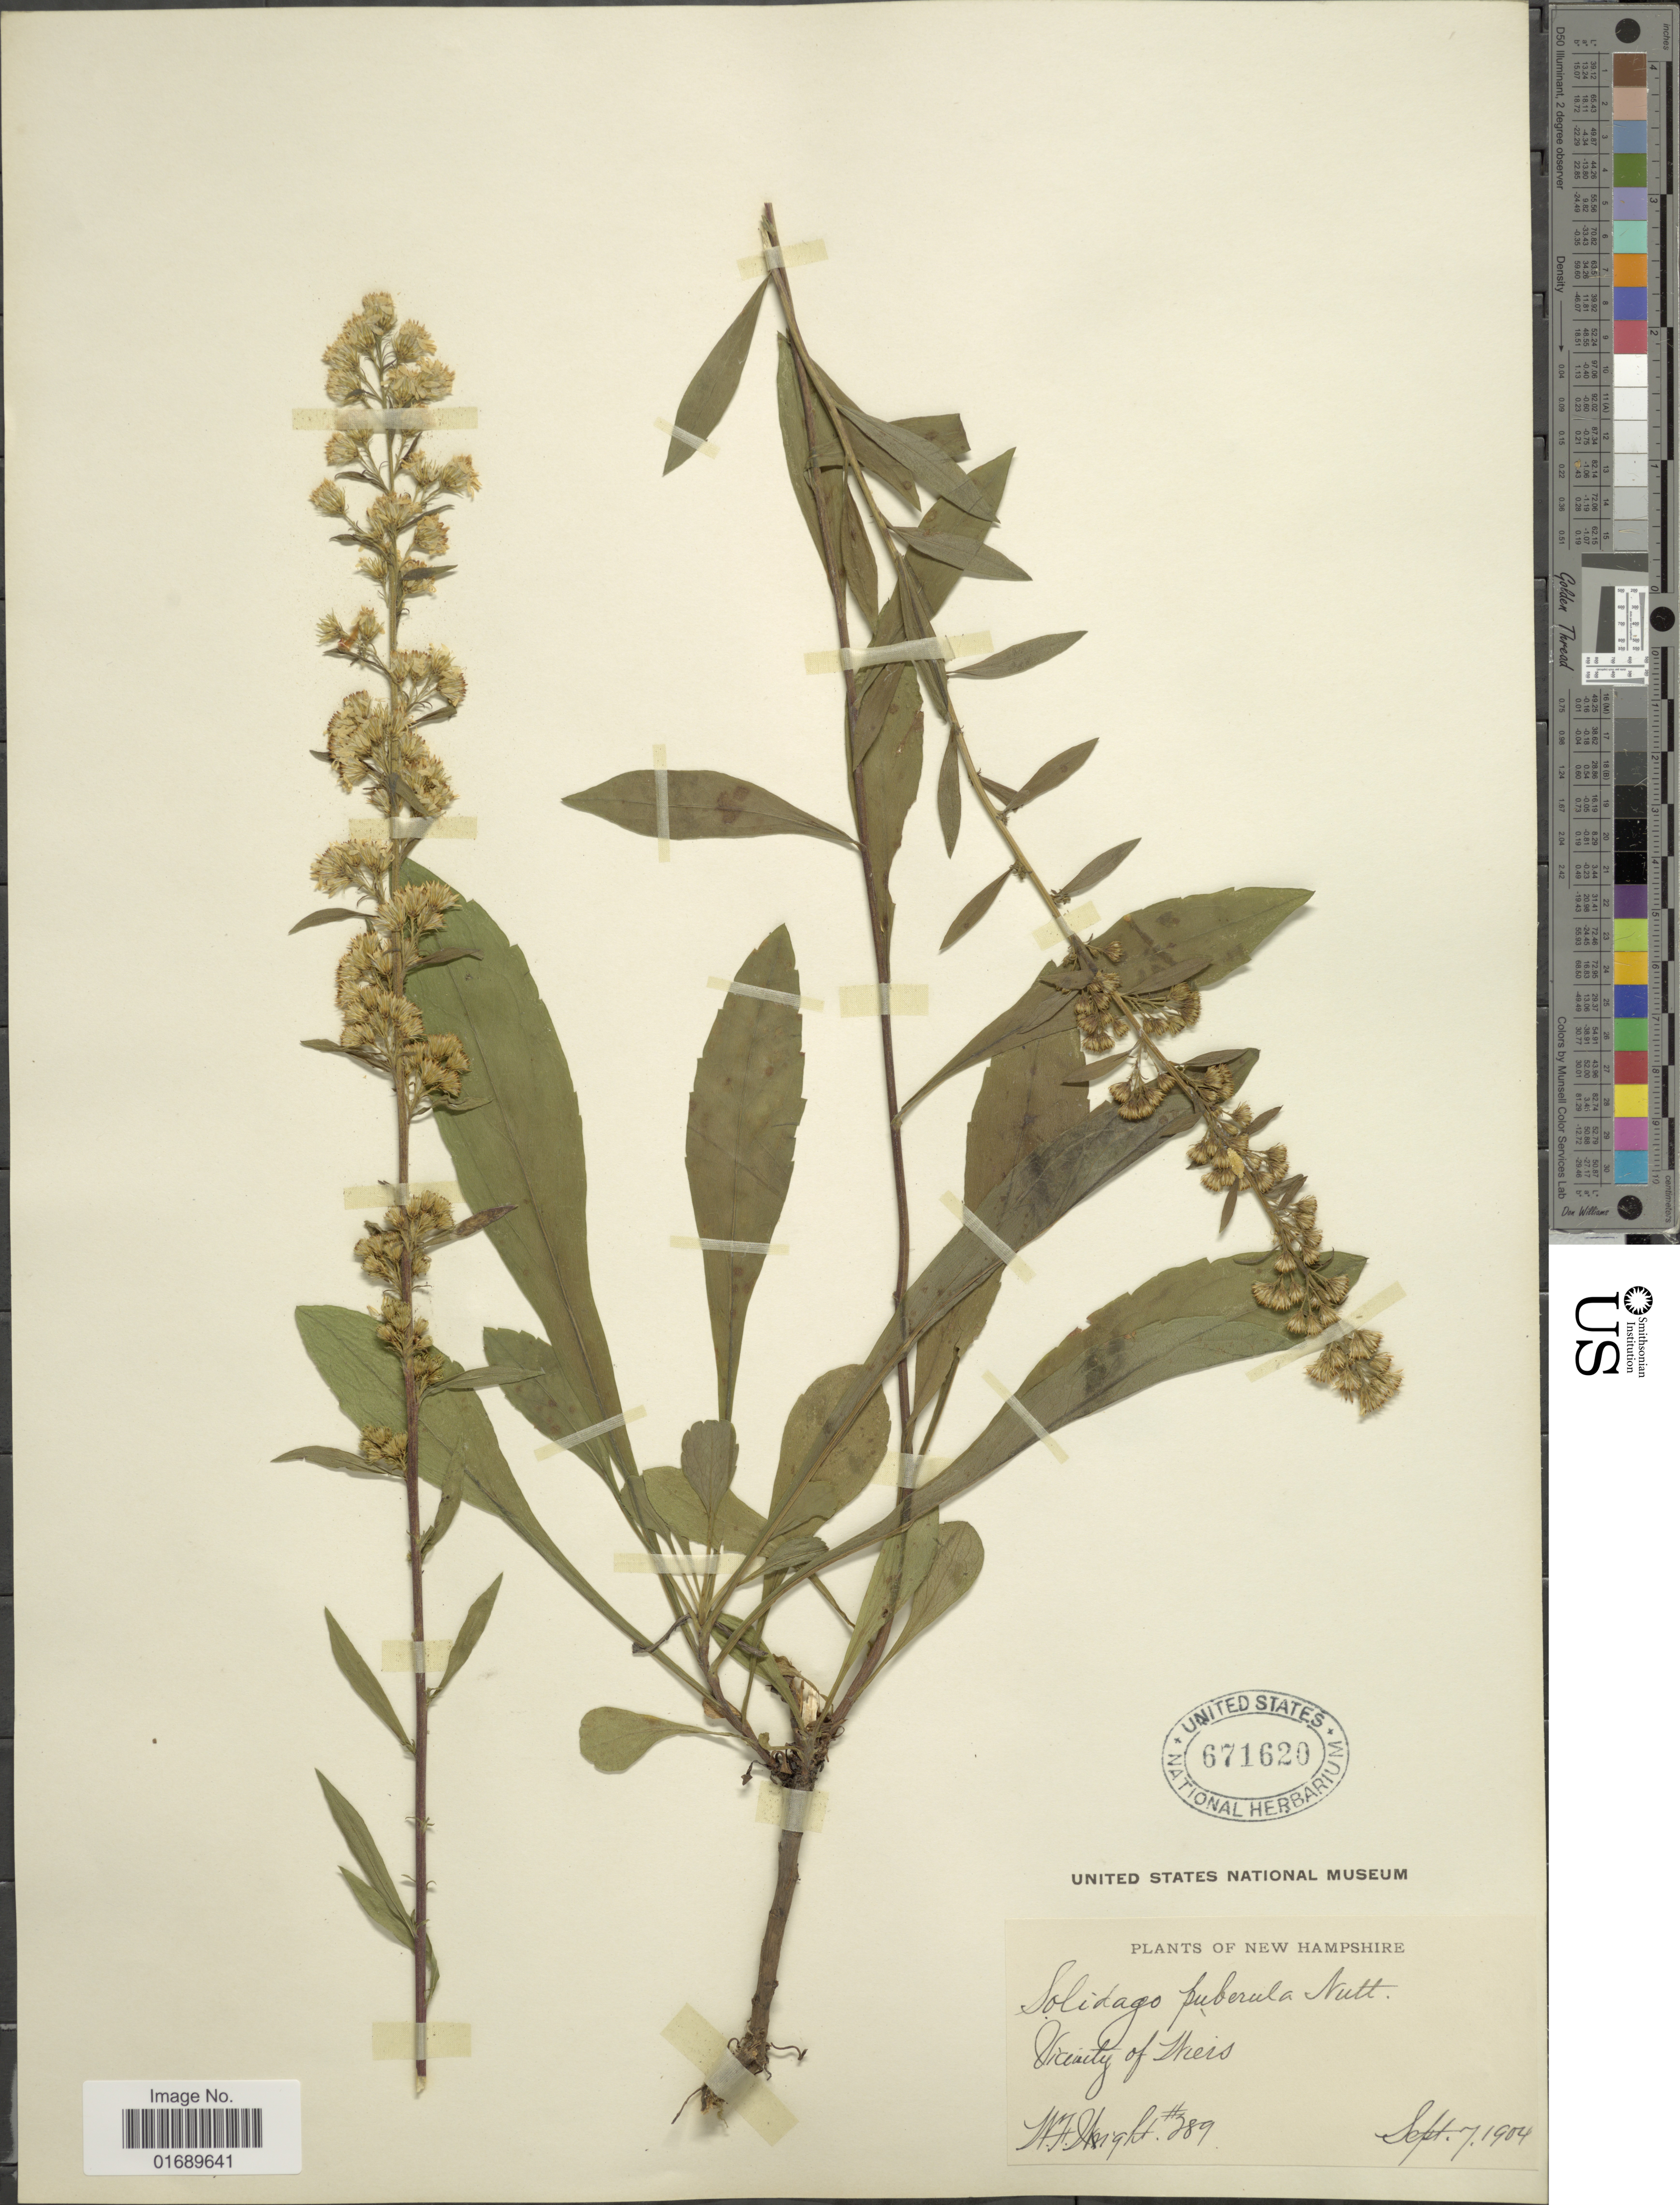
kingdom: Plantae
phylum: Tracheophyta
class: Magnoliopsida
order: Asterales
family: Asteraceae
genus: Solidago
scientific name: Solidago puberula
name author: Nutt.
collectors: W. F. Wright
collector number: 289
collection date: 1904-09-07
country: United States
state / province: New Hampshire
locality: Vicinity of Weirs.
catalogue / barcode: US 671620